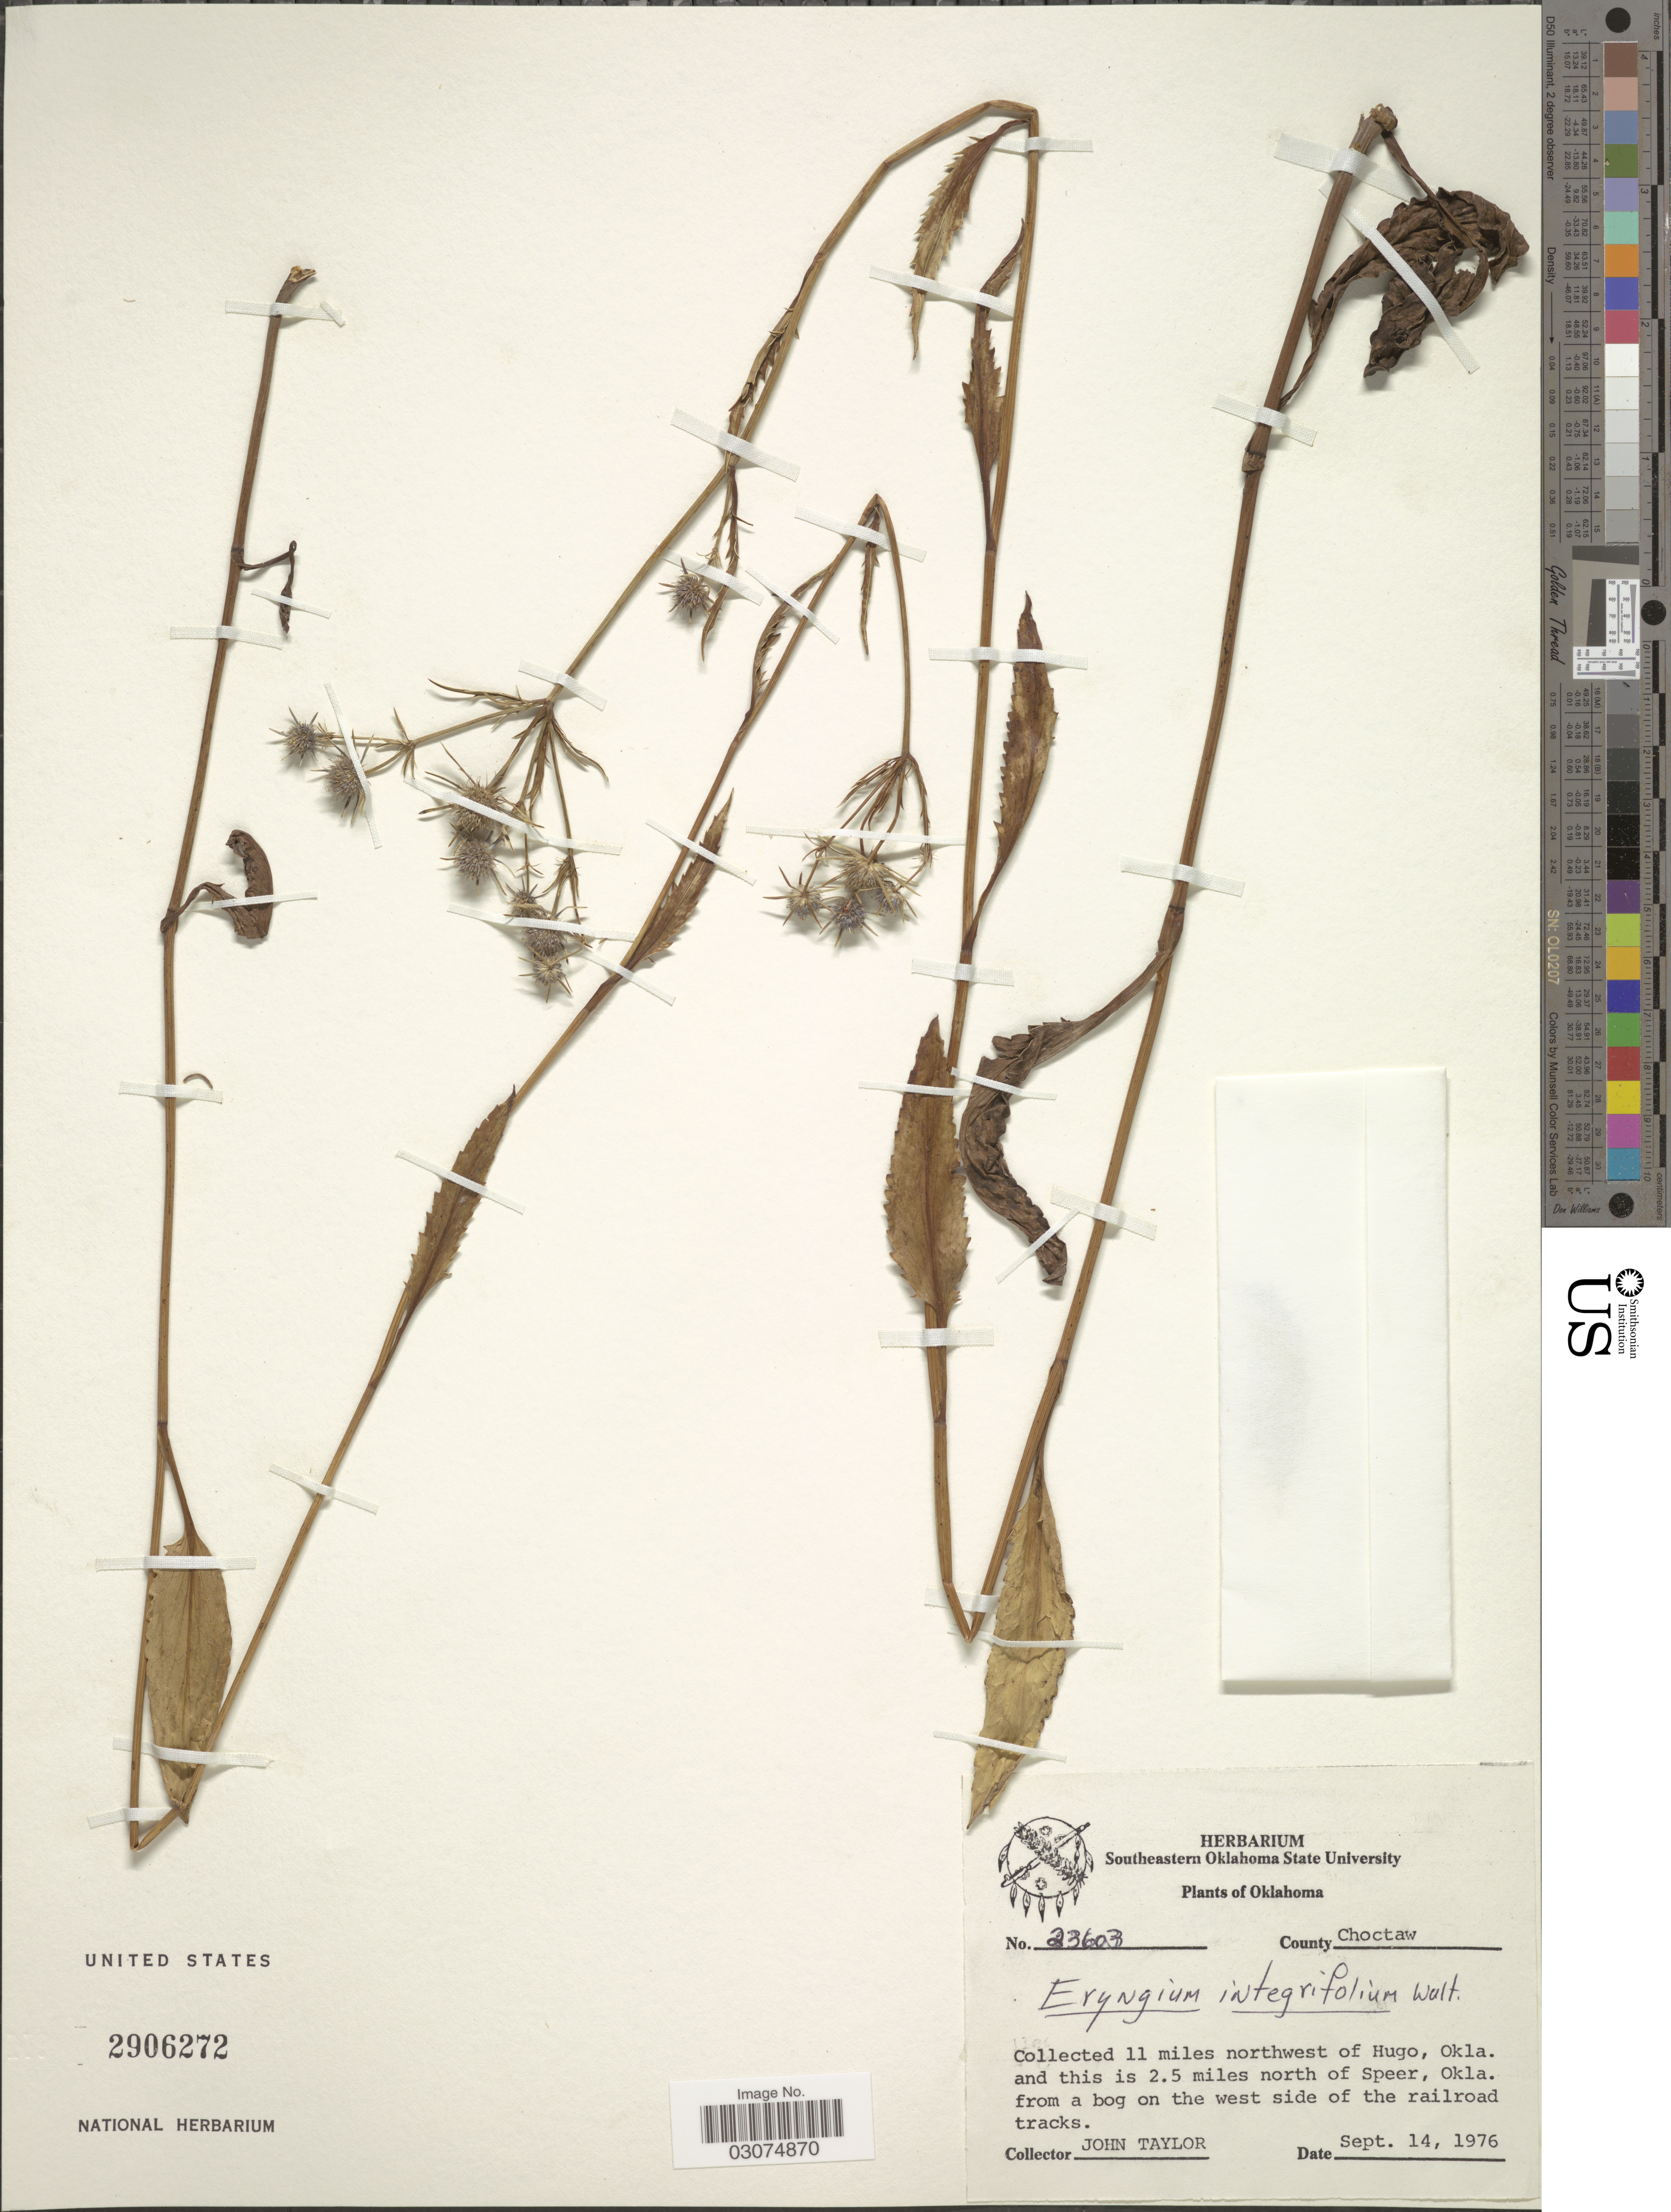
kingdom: Plantae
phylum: Tracheophyta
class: Magnoliopsida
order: Apiales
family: Apiaceae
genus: Eryngium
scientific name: Eryngium integrifolium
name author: Walter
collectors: J. Taylor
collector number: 23603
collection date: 1976-09-14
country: United States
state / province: Oklahoma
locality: County Choctaw. 11 miles northwest of Hugo, Okla. and this is 2.5 miles north of Speer, Okla. from a bog on the west side of the railroad tracks.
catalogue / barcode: US 2906272